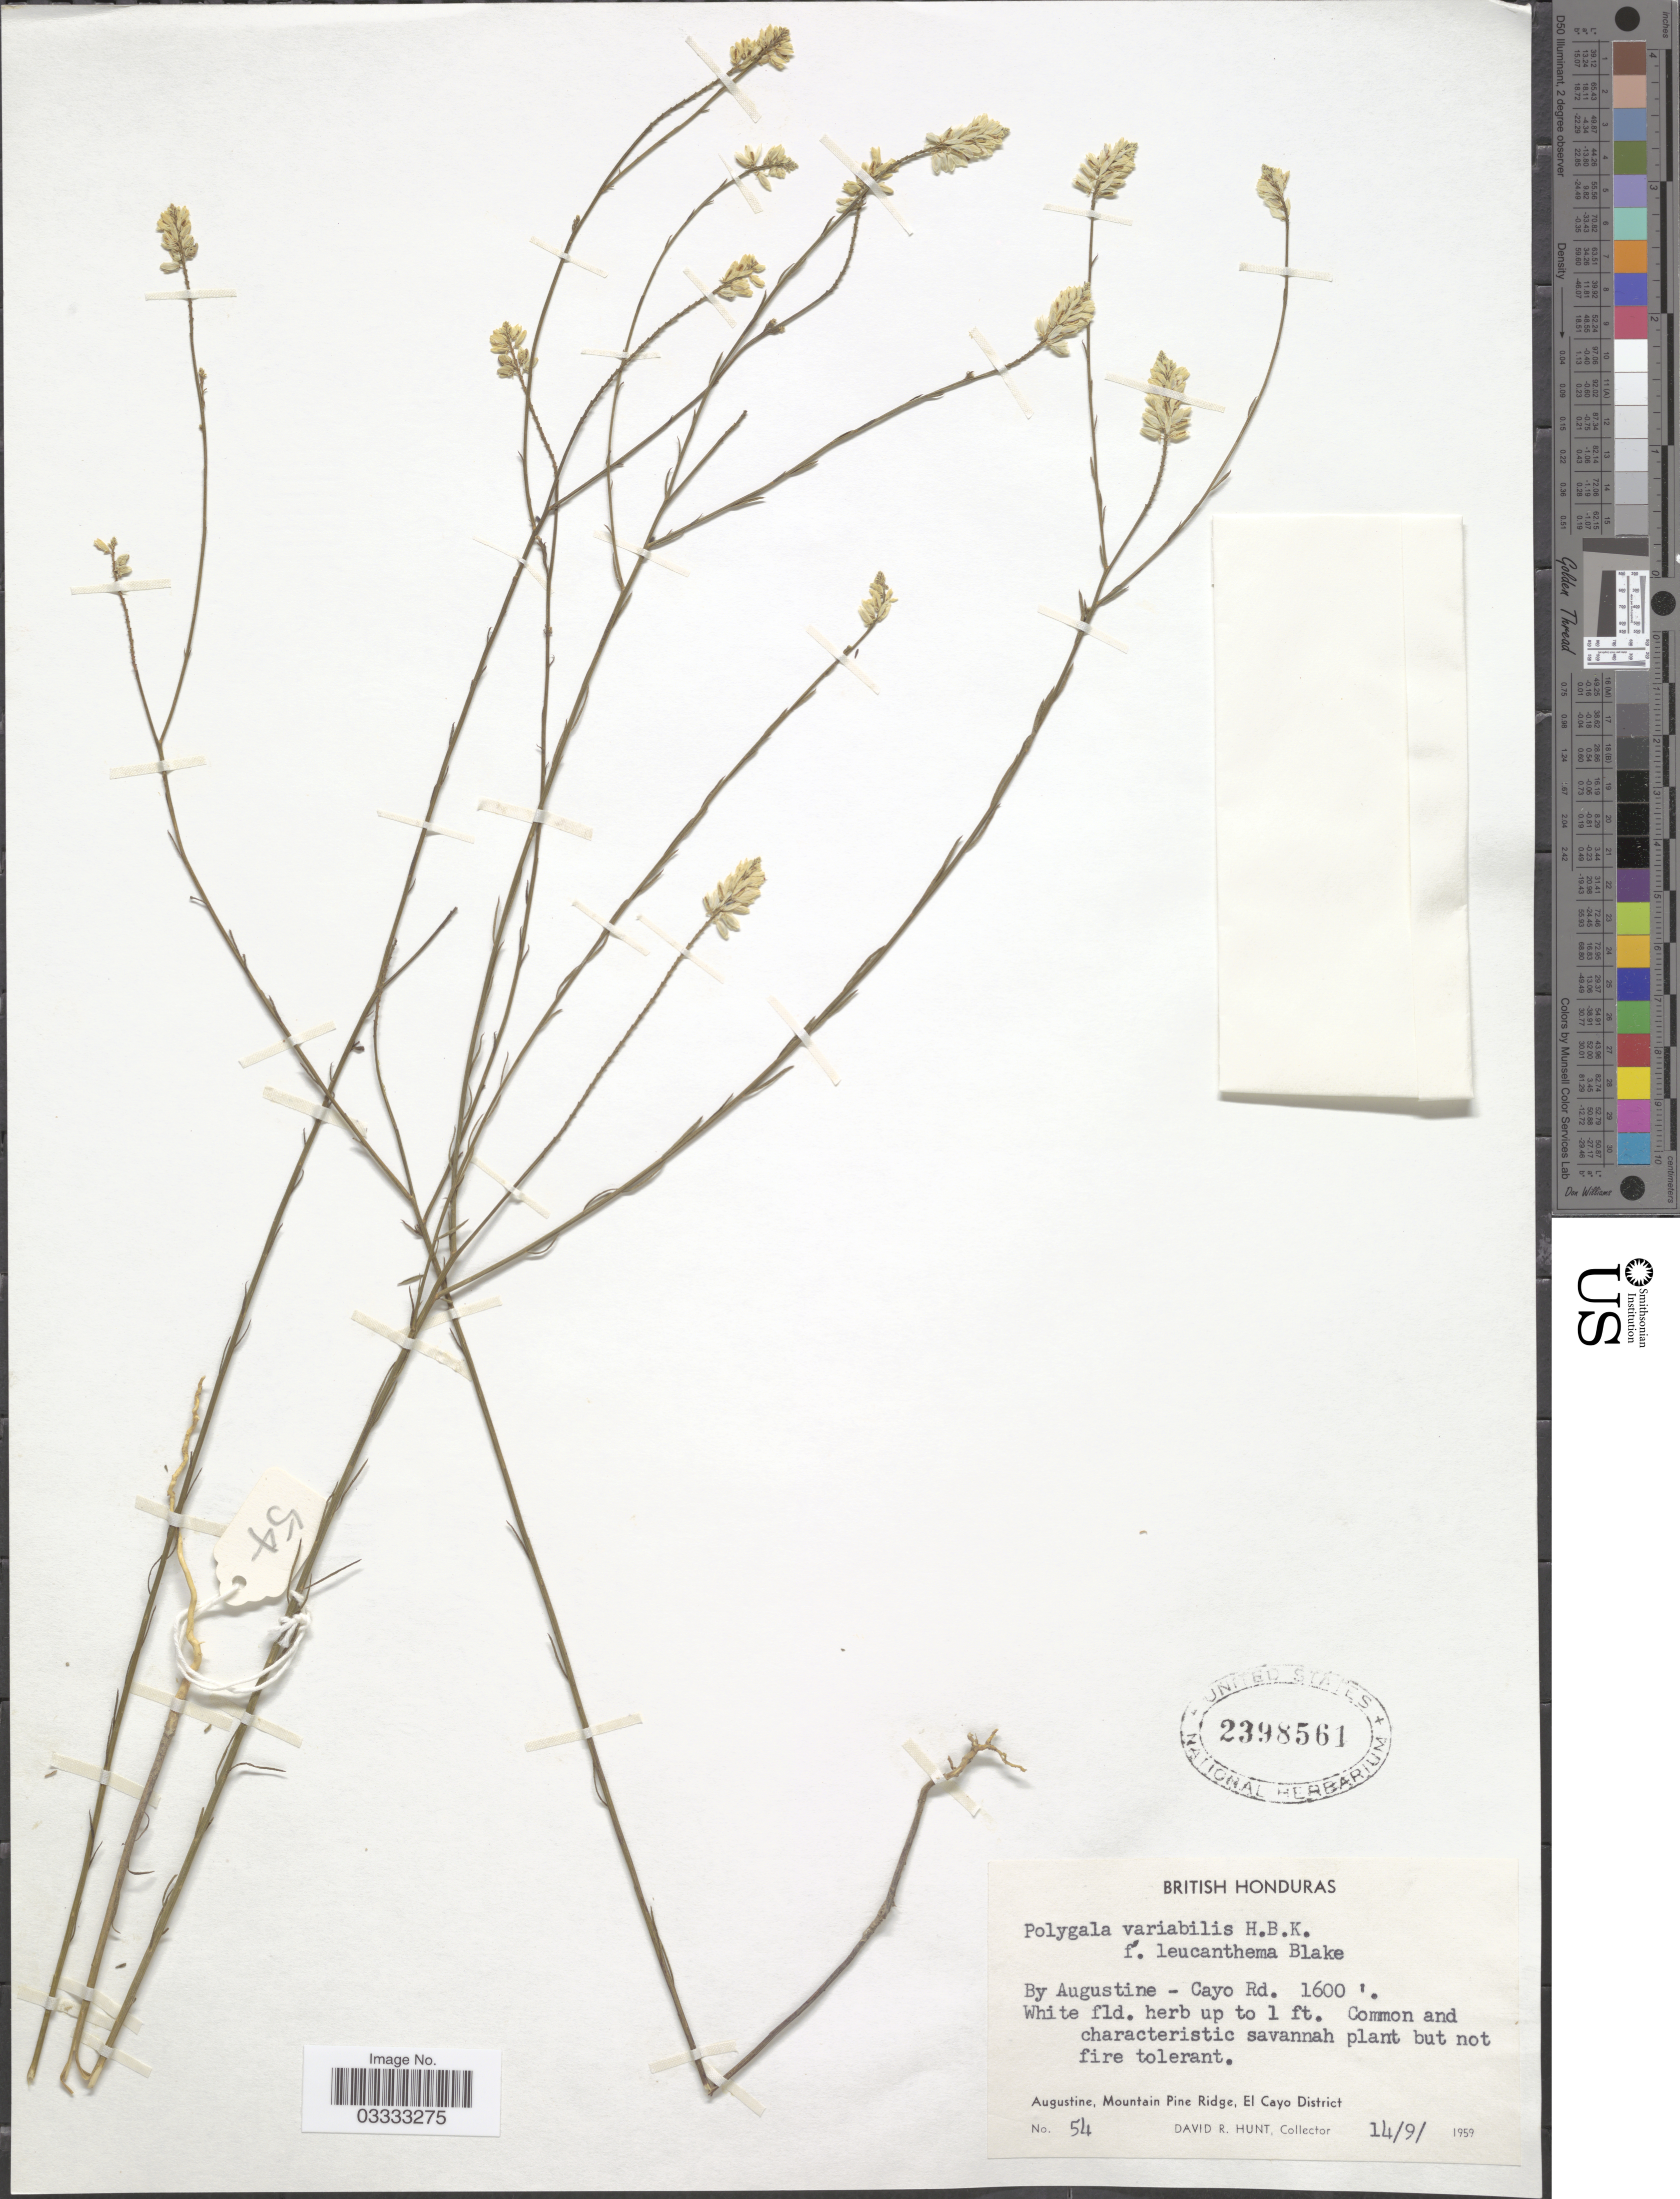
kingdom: Plantae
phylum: Tracheophyta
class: Magnoliopsida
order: Fabales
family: Polygalaceae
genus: Polygala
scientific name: Polygala variabilis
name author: Kunth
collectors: D. R. Hunt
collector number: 54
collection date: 1959-09-14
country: Belize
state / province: Cayo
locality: British Honduras. By Augustine - Cayo Rd. Augustine, Mountain Pine Ridge, El Cayo District.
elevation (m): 488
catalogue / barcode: US 2398561